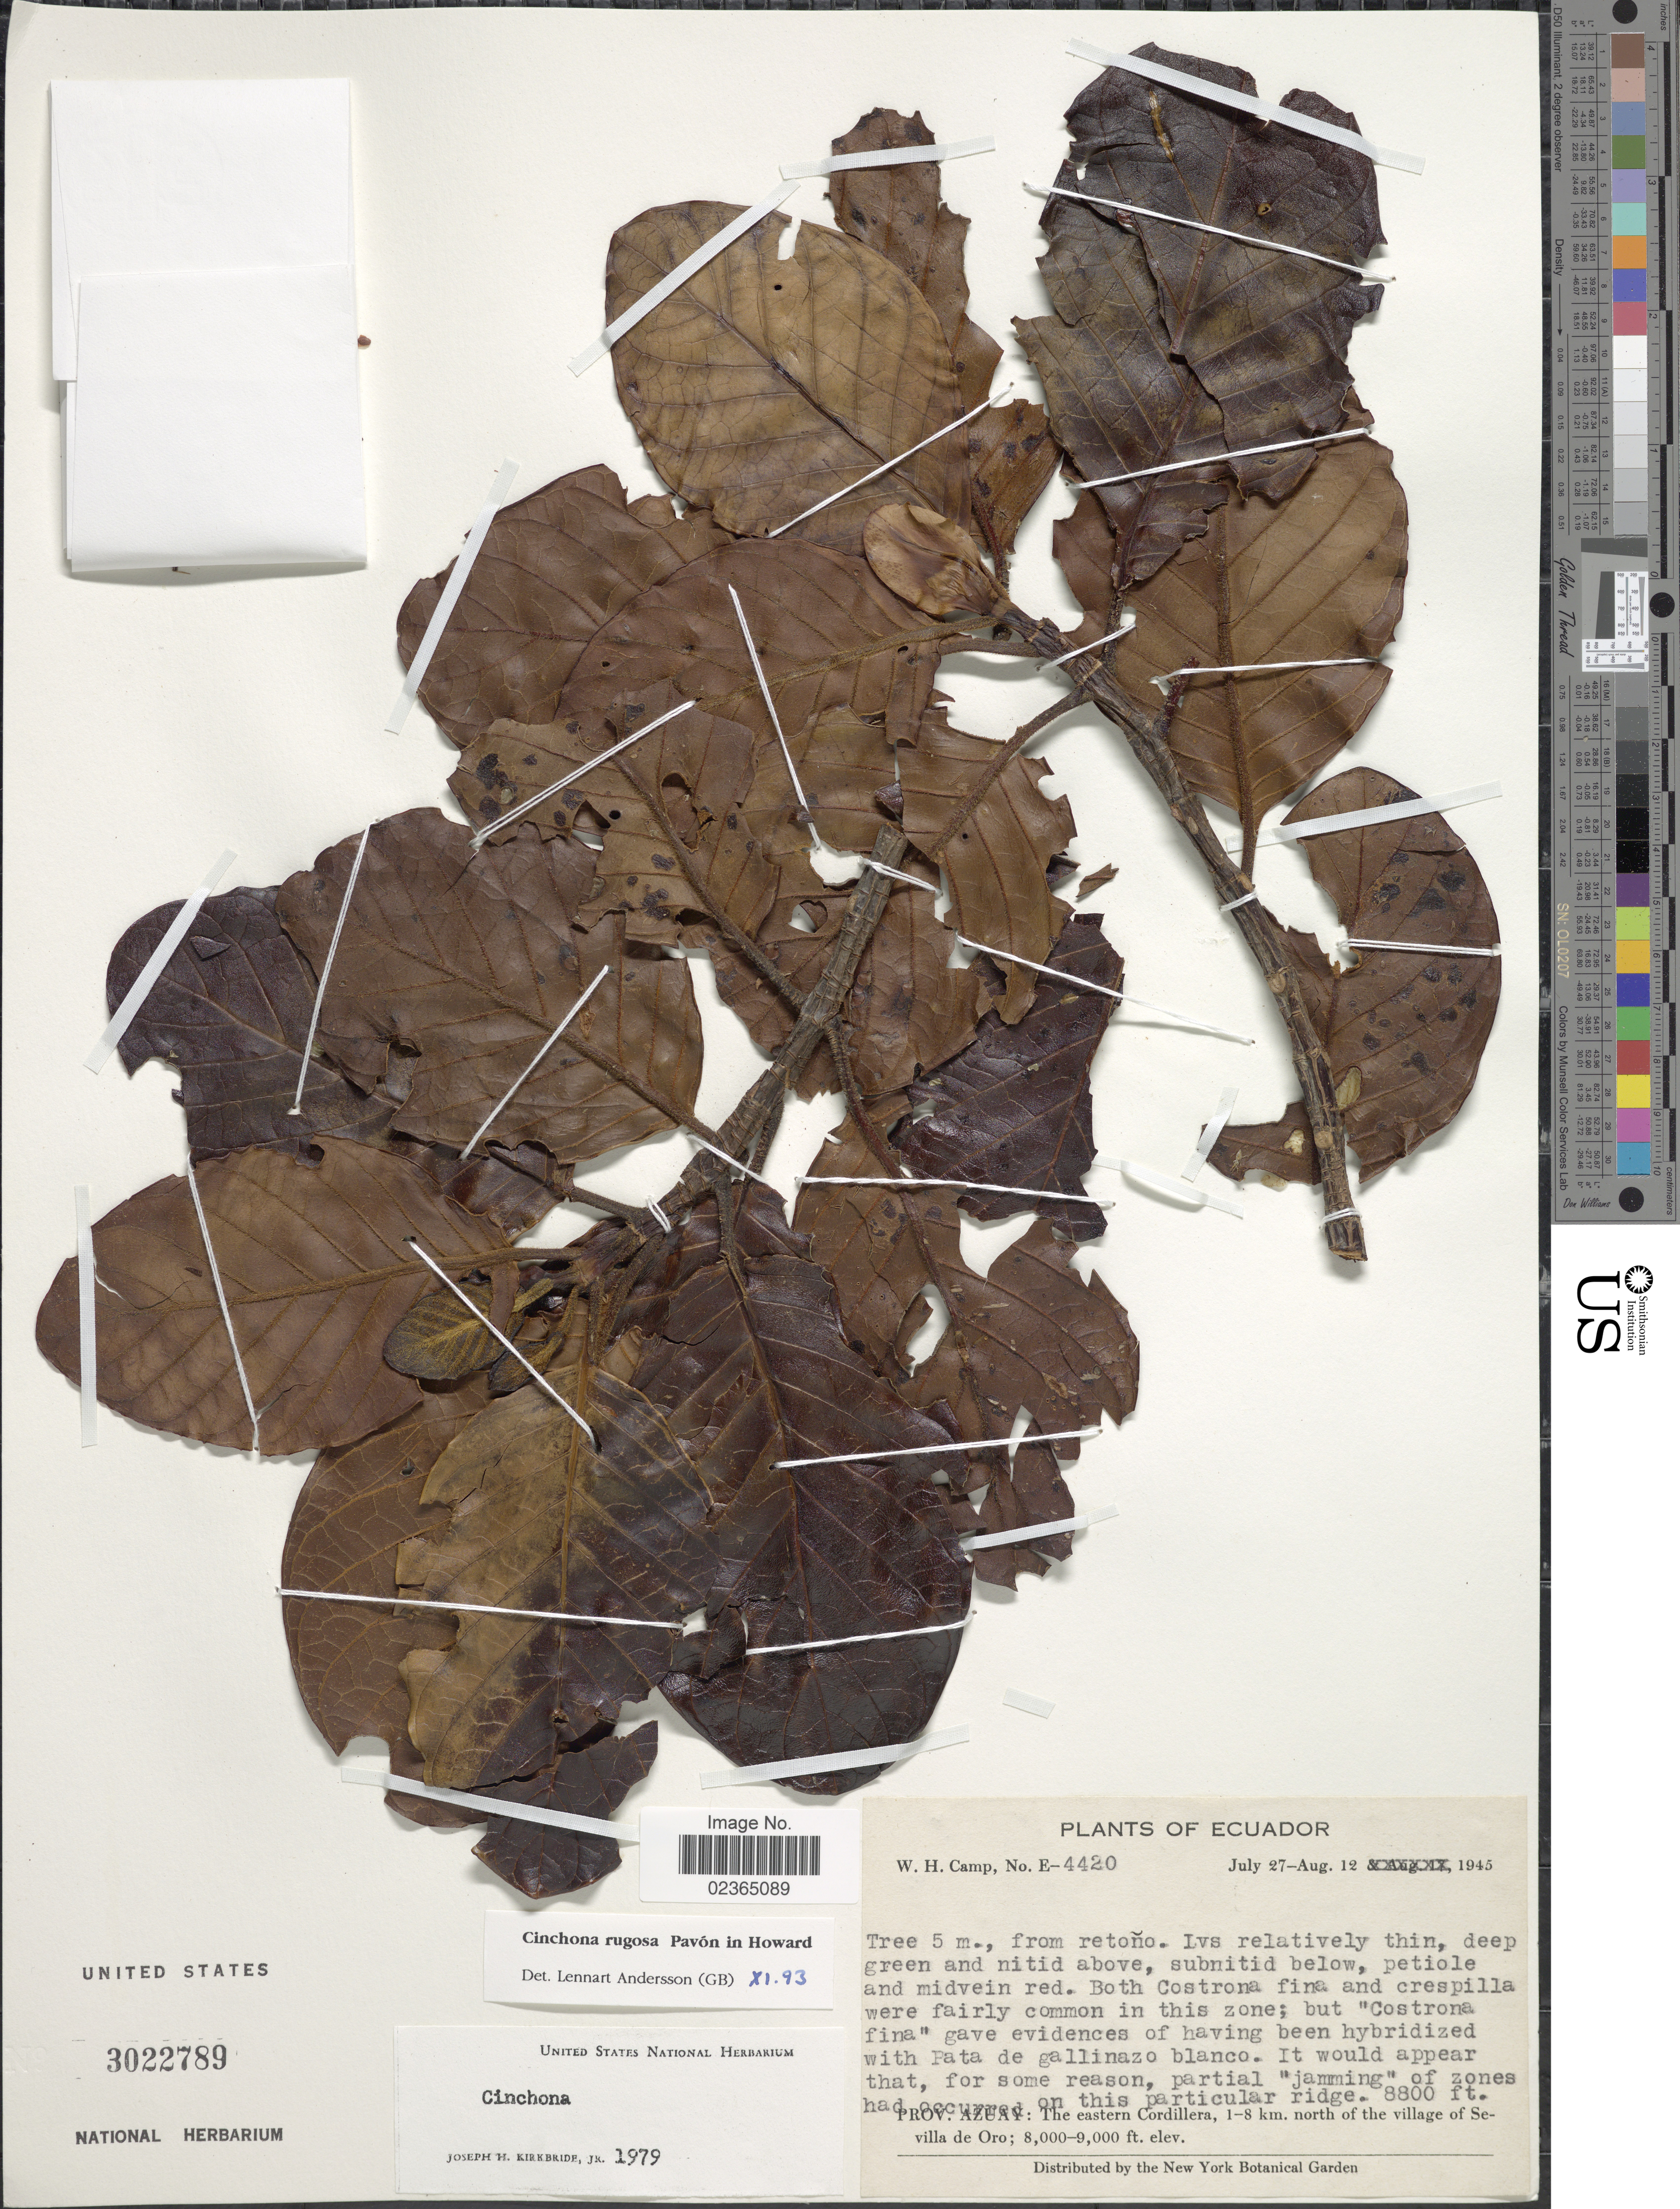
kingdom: Plantae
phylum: Tracheophyta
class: Magnoliopsida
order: Gentianales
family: Rubiaceae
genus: Cinchona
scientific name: Cinchona rugosa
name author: Pav.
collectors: W. H. Camp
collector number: E-4420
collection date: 1945-07-27/1945-08-12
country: Ecuador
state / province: Azuay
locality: The eastern Cordillera, 1-8 km. north of the village of Sevilla de Oro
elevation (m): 2682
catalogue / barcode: US 3022789